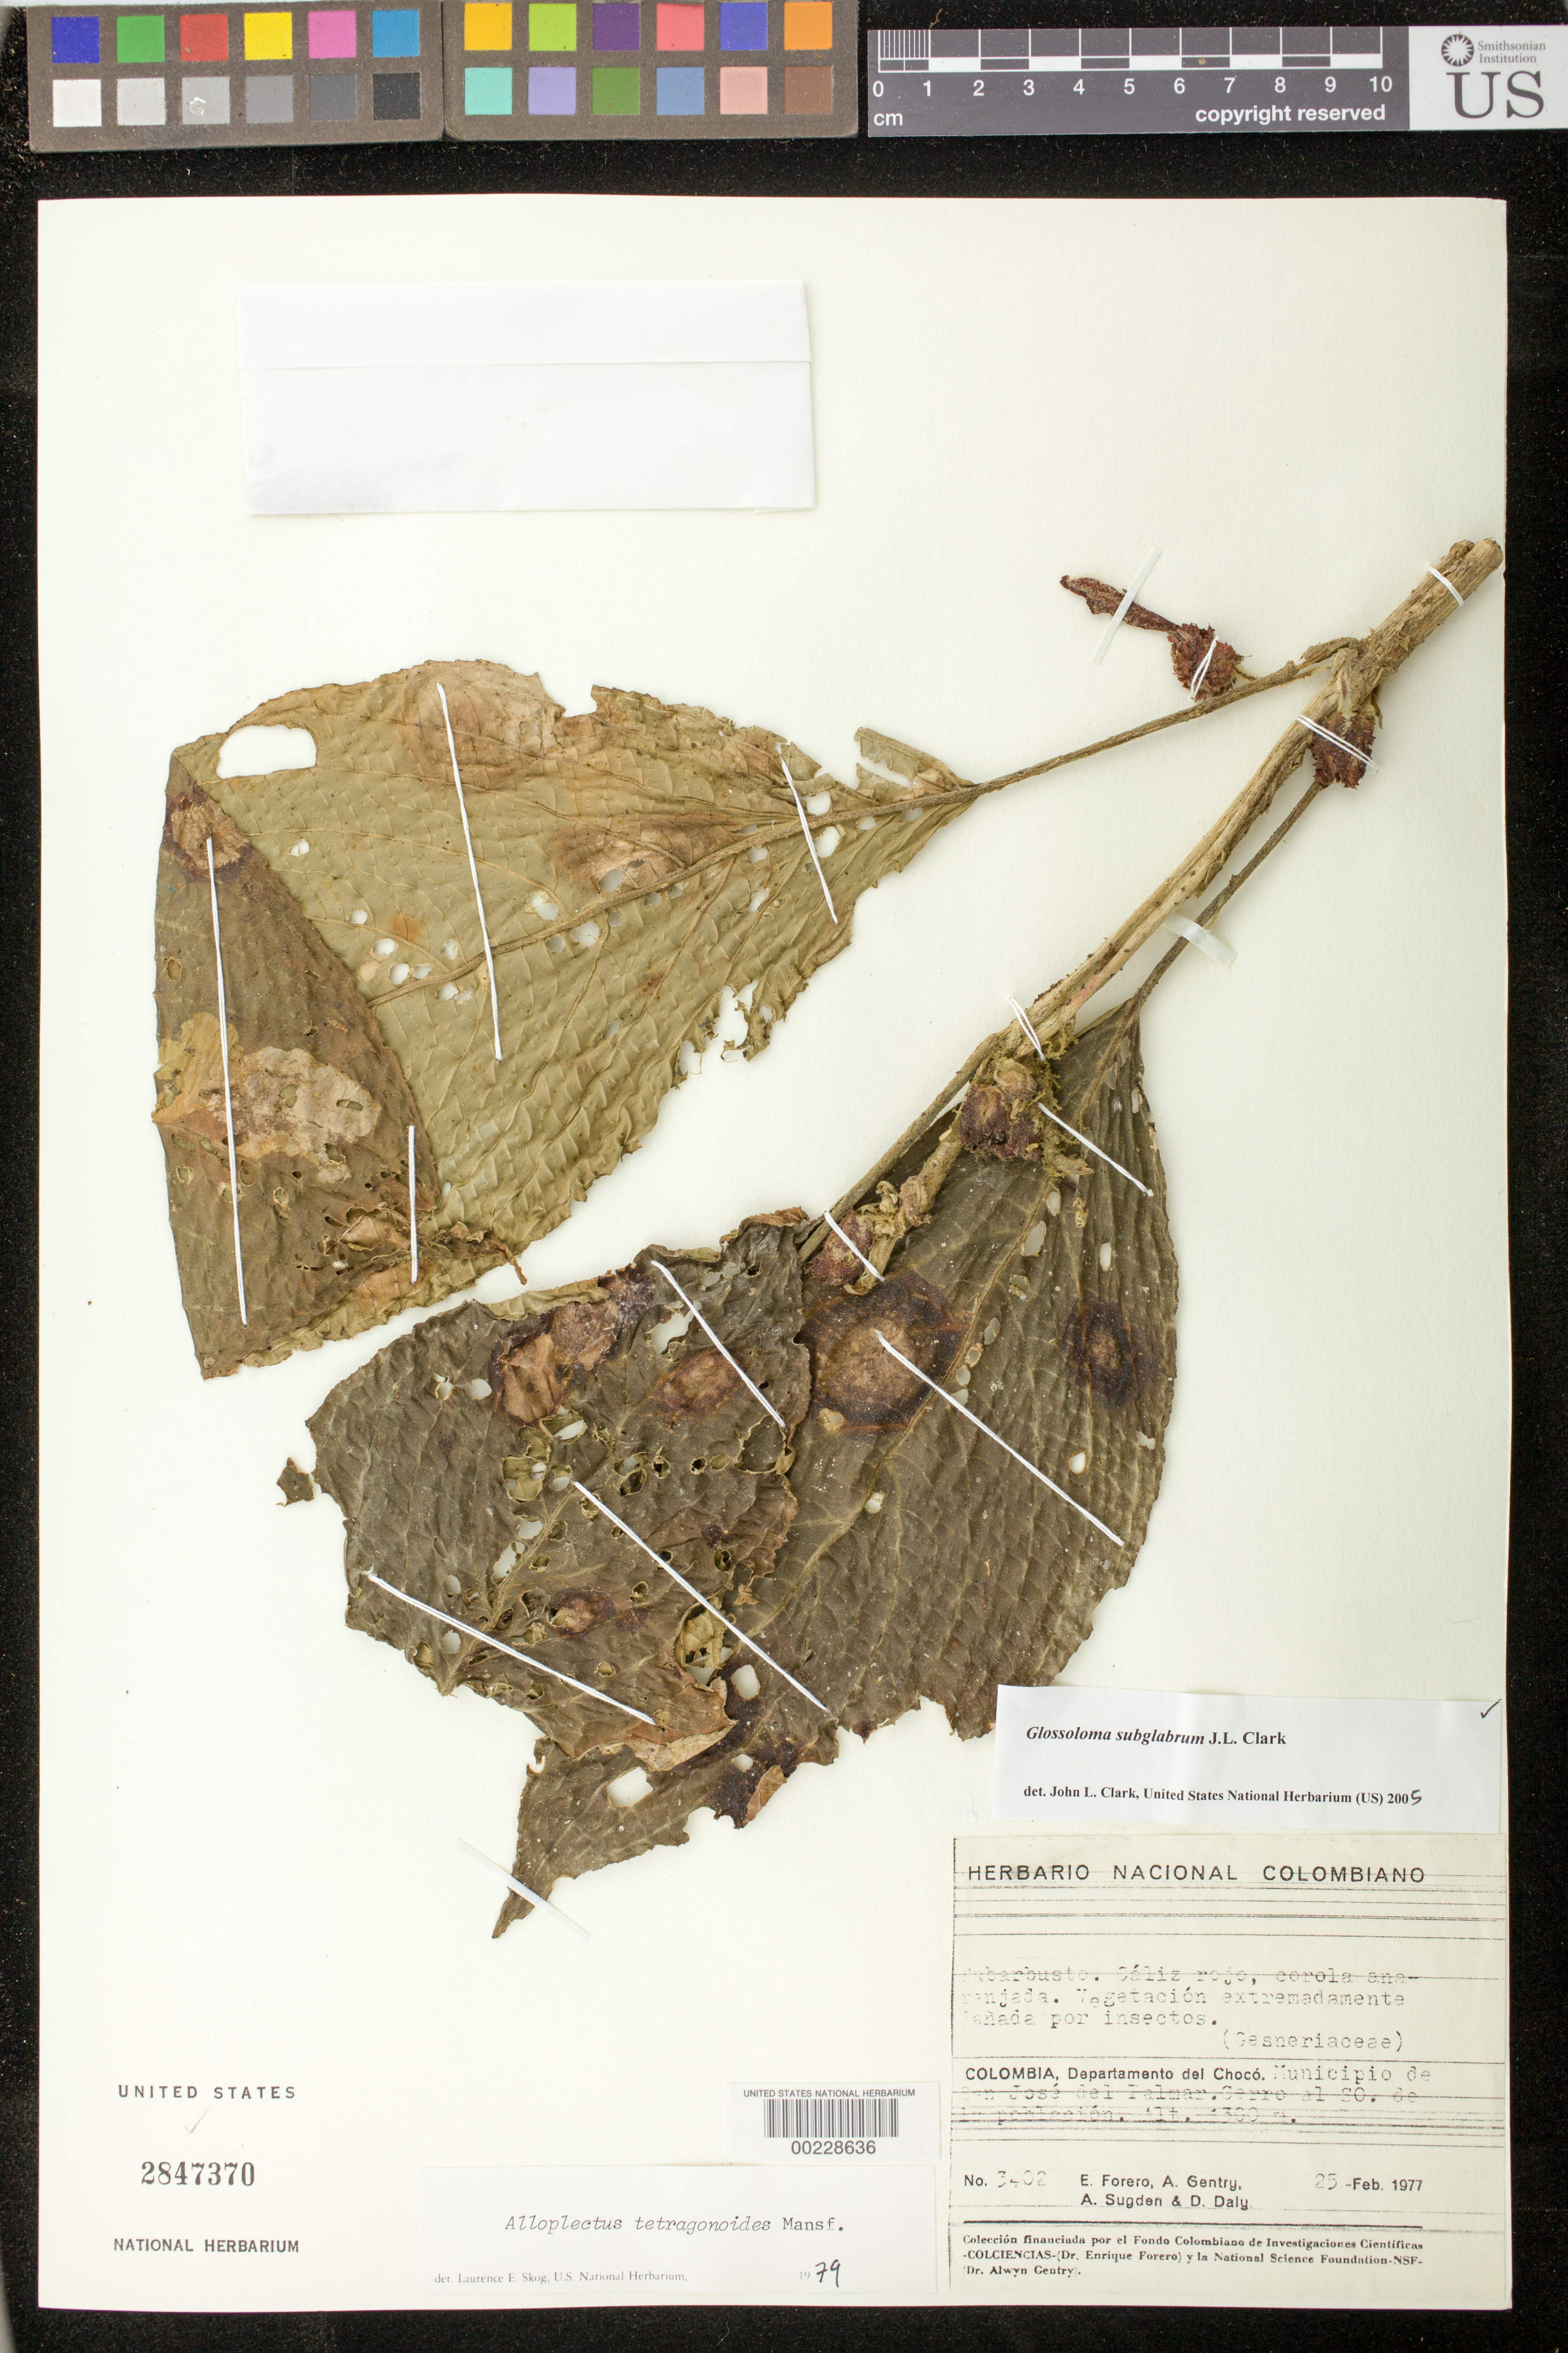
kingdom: Plantae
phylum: Tracheophyta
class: Magnoliopsida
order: Lamiales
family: Gesneriaceae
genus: Glossoloma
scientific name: Glossoloma subglabrum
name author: J.L. Clark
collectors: E. Forero, A. H. Gentry, A. Sugden & D. C. Daly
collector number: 3402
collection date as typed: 25 Feb 1977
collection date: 1977-02-25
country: Colombia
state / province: Chocó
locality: Mpio. de San José del Palmar, Cerro al SO de la población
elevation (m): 1300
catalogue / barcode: US 2847370